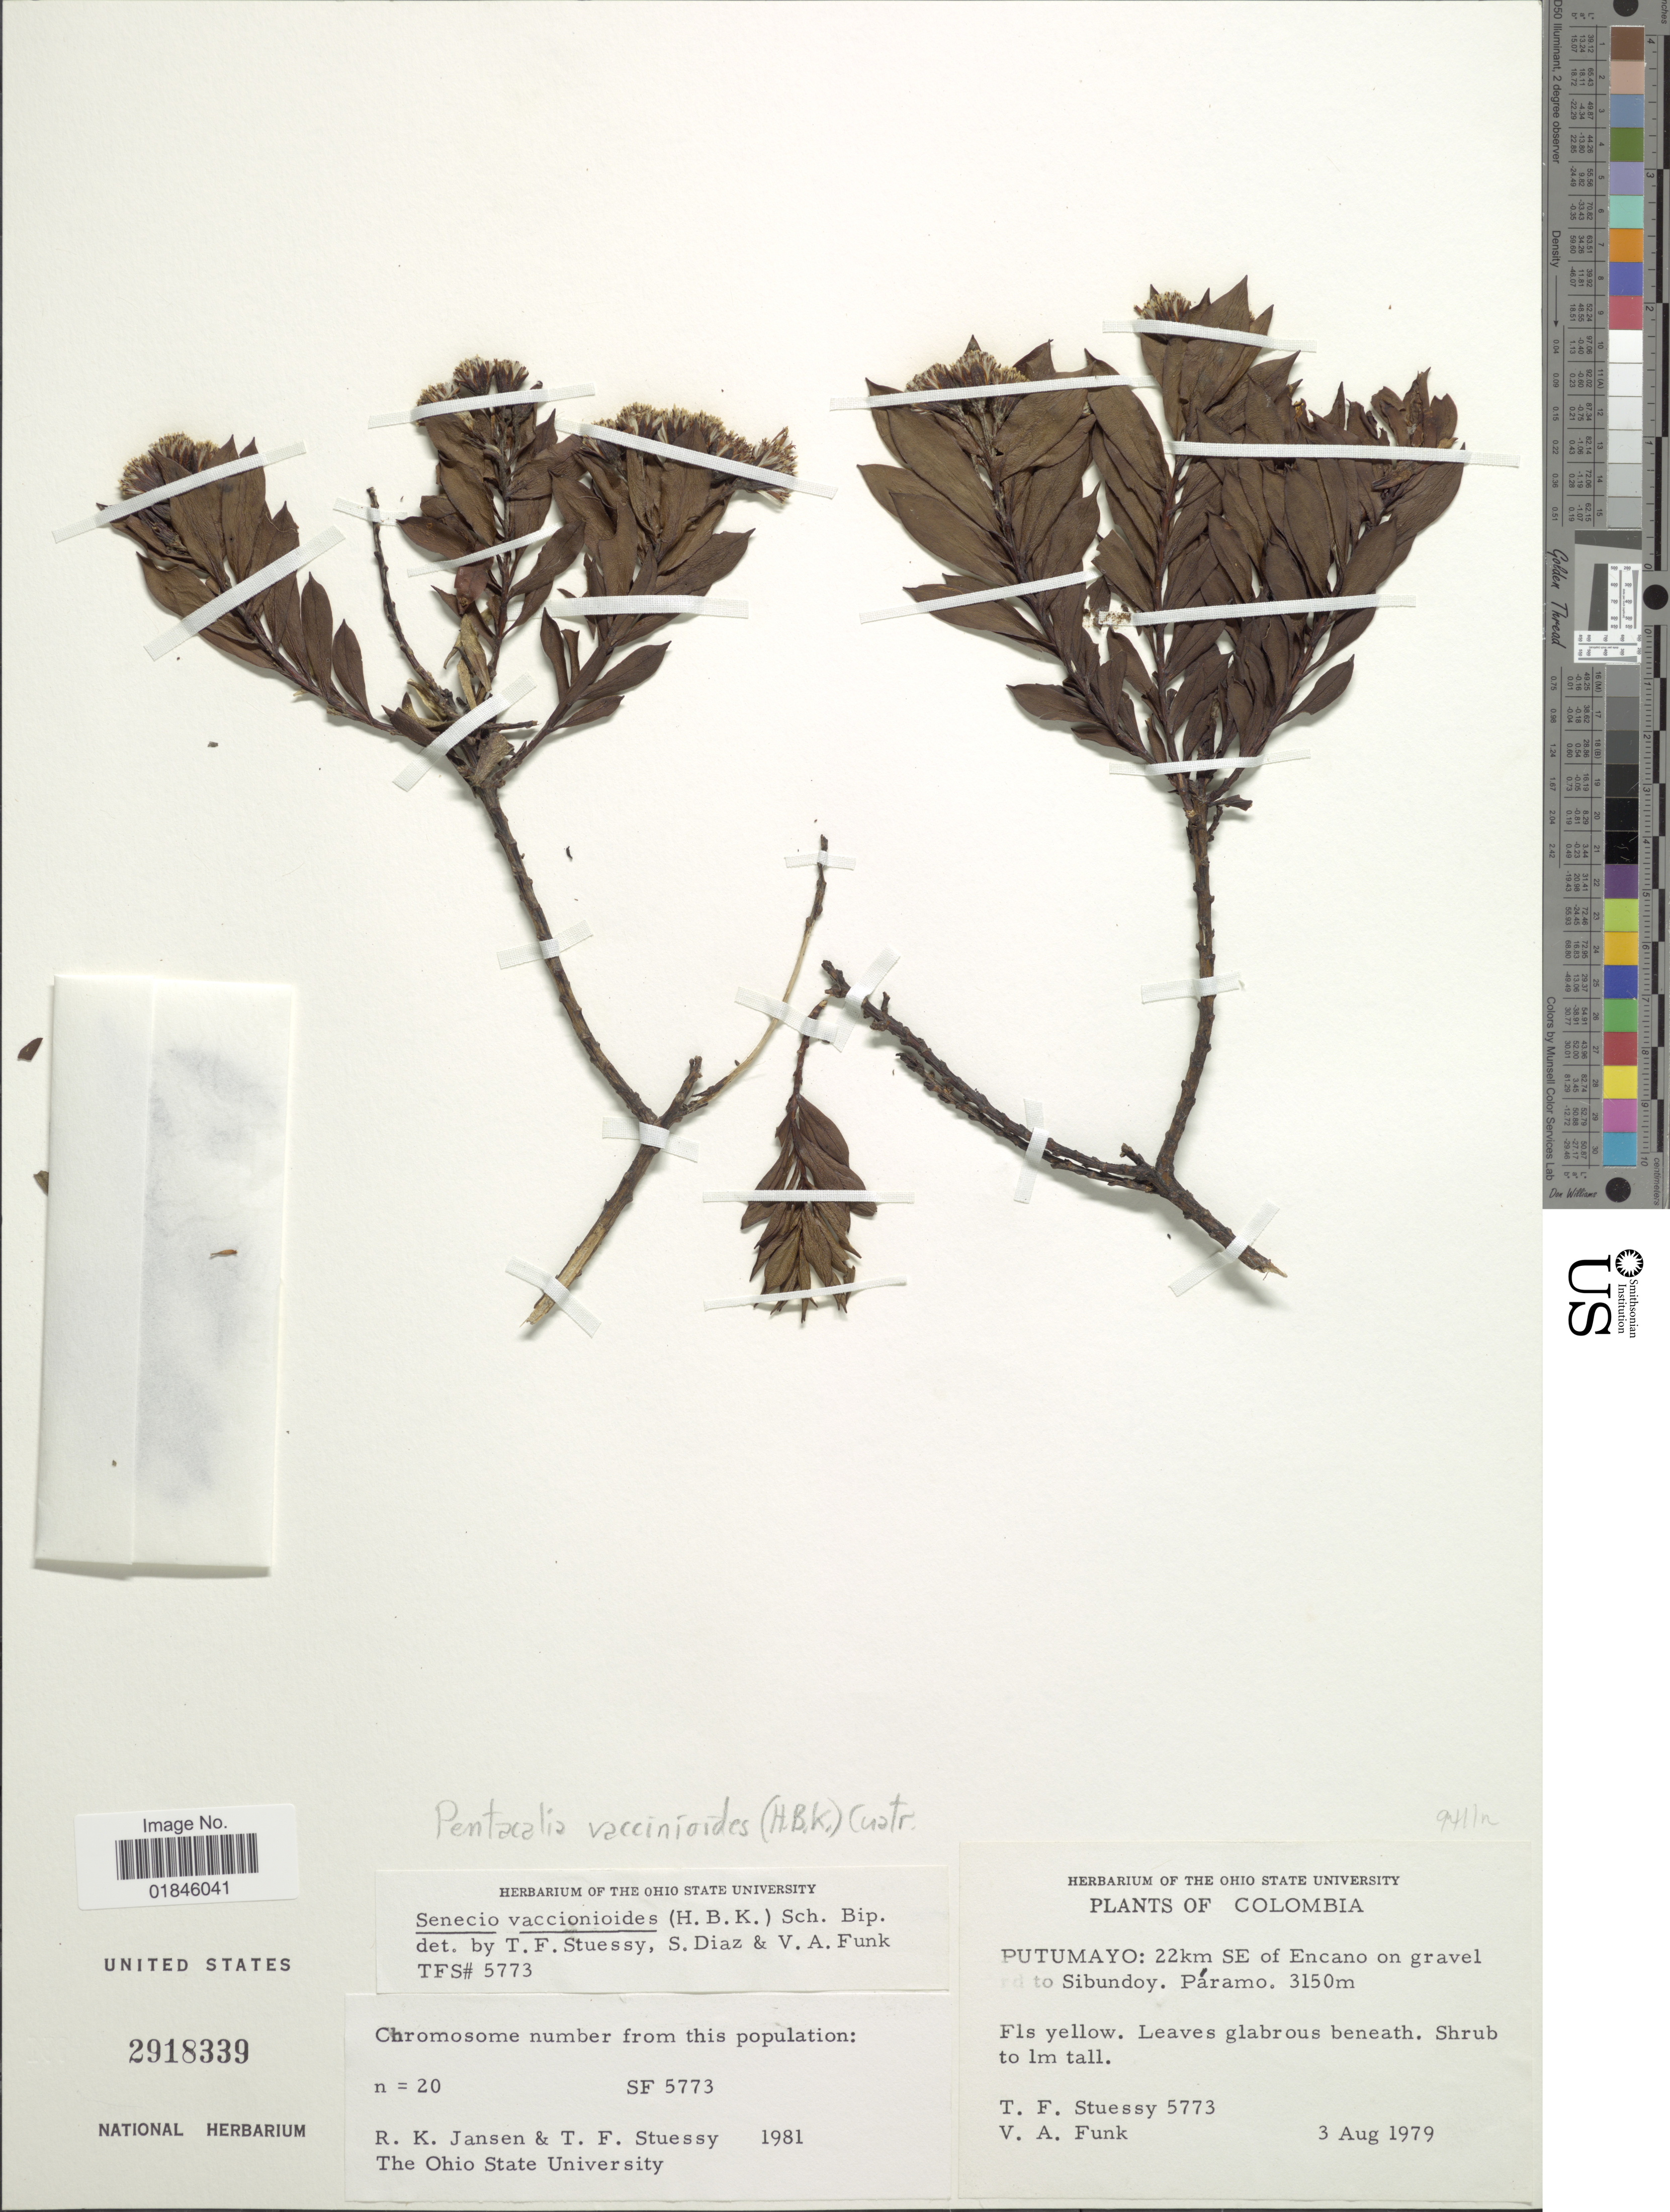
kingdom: Plantae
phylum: Tracheophyta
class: Magnoliopsida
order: Asterales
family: Asteraceae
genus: Pentacalia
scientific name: Pentacalia vaccinioides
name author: (Kunth) Cuatrec.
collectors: T. Stuessy & V. Funk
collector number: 5773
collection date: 1979-08-03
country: Colombia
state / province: Putumayo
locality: Putumayo: 22 km SE of Encano on gravel rd to Sibundoy. Páramo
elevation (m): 3150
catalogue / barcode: US 2918339